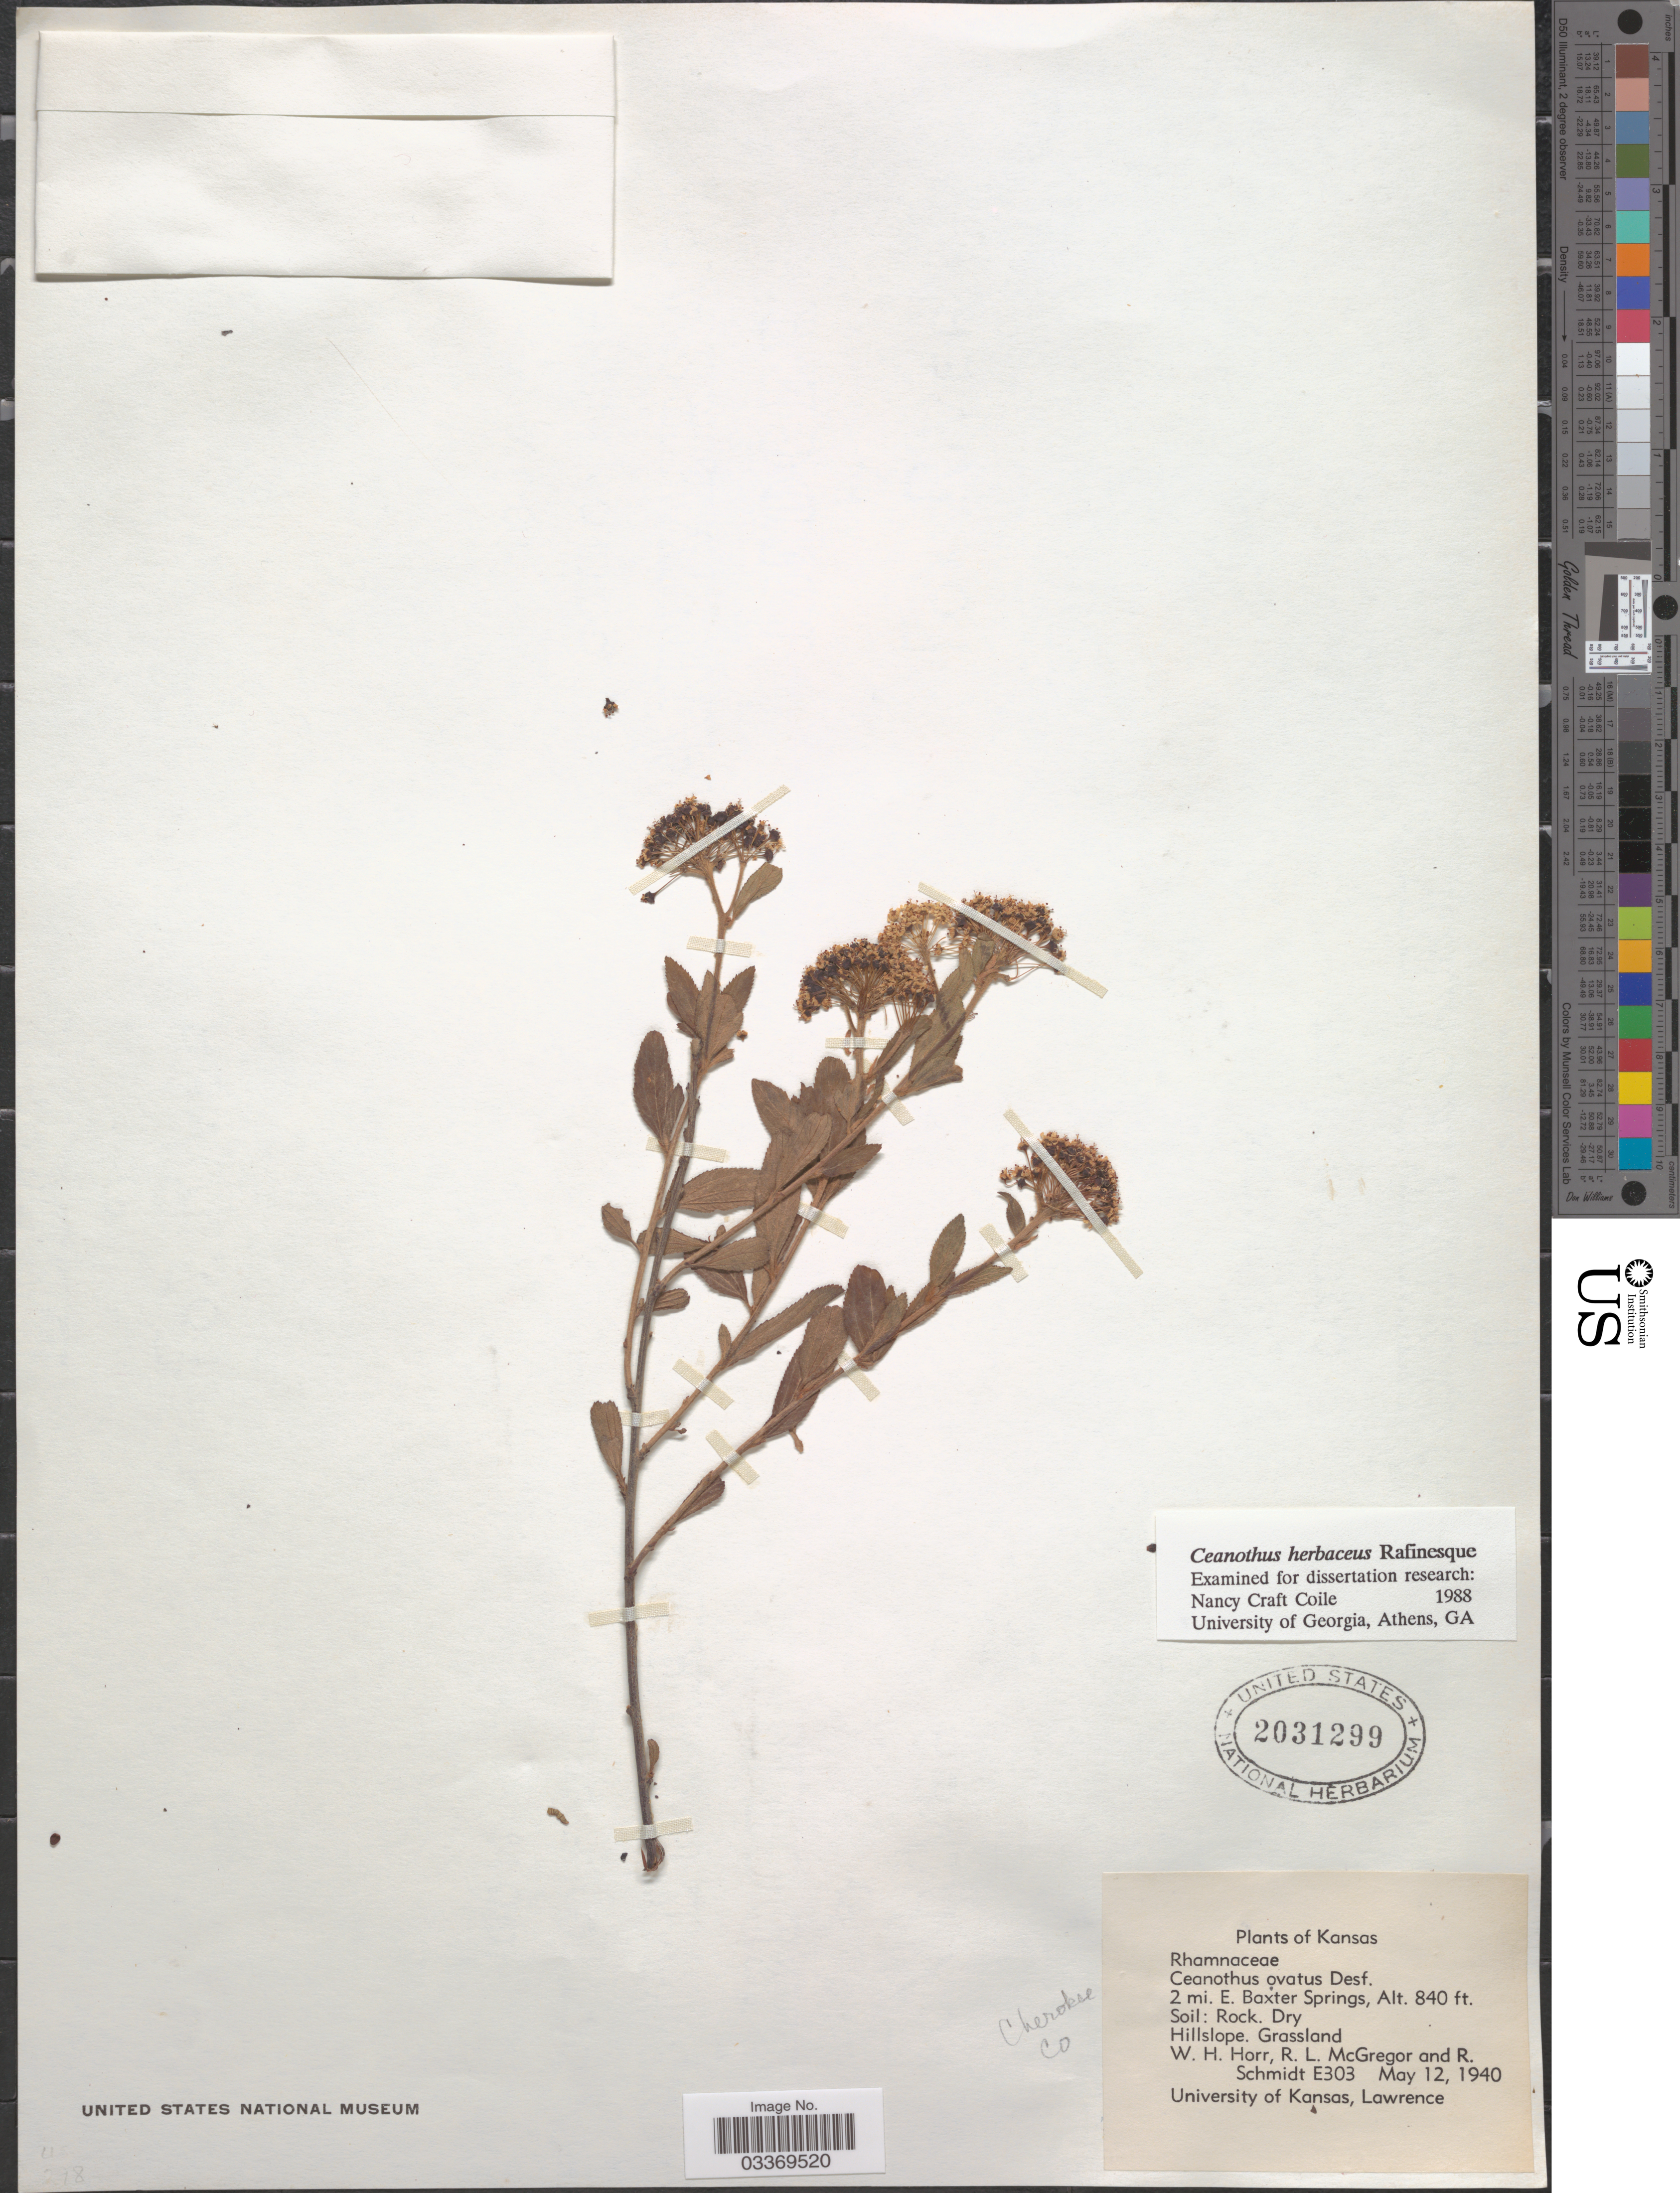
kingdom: Plantae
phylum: Tracheophyta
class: Magnoliopsida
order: Rosales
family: Rhamnaceae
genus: Ceanothus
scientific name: Ceanothus ovatus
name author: Desf.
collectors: W. H. Horr, R. McGregor & R. Schmidt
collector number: E303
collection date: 1940-05-12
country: United States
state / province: Kansas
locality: Cherokee Co. 2 mi. E. Baxter Springs.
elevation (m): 256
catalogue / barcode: US 2031299